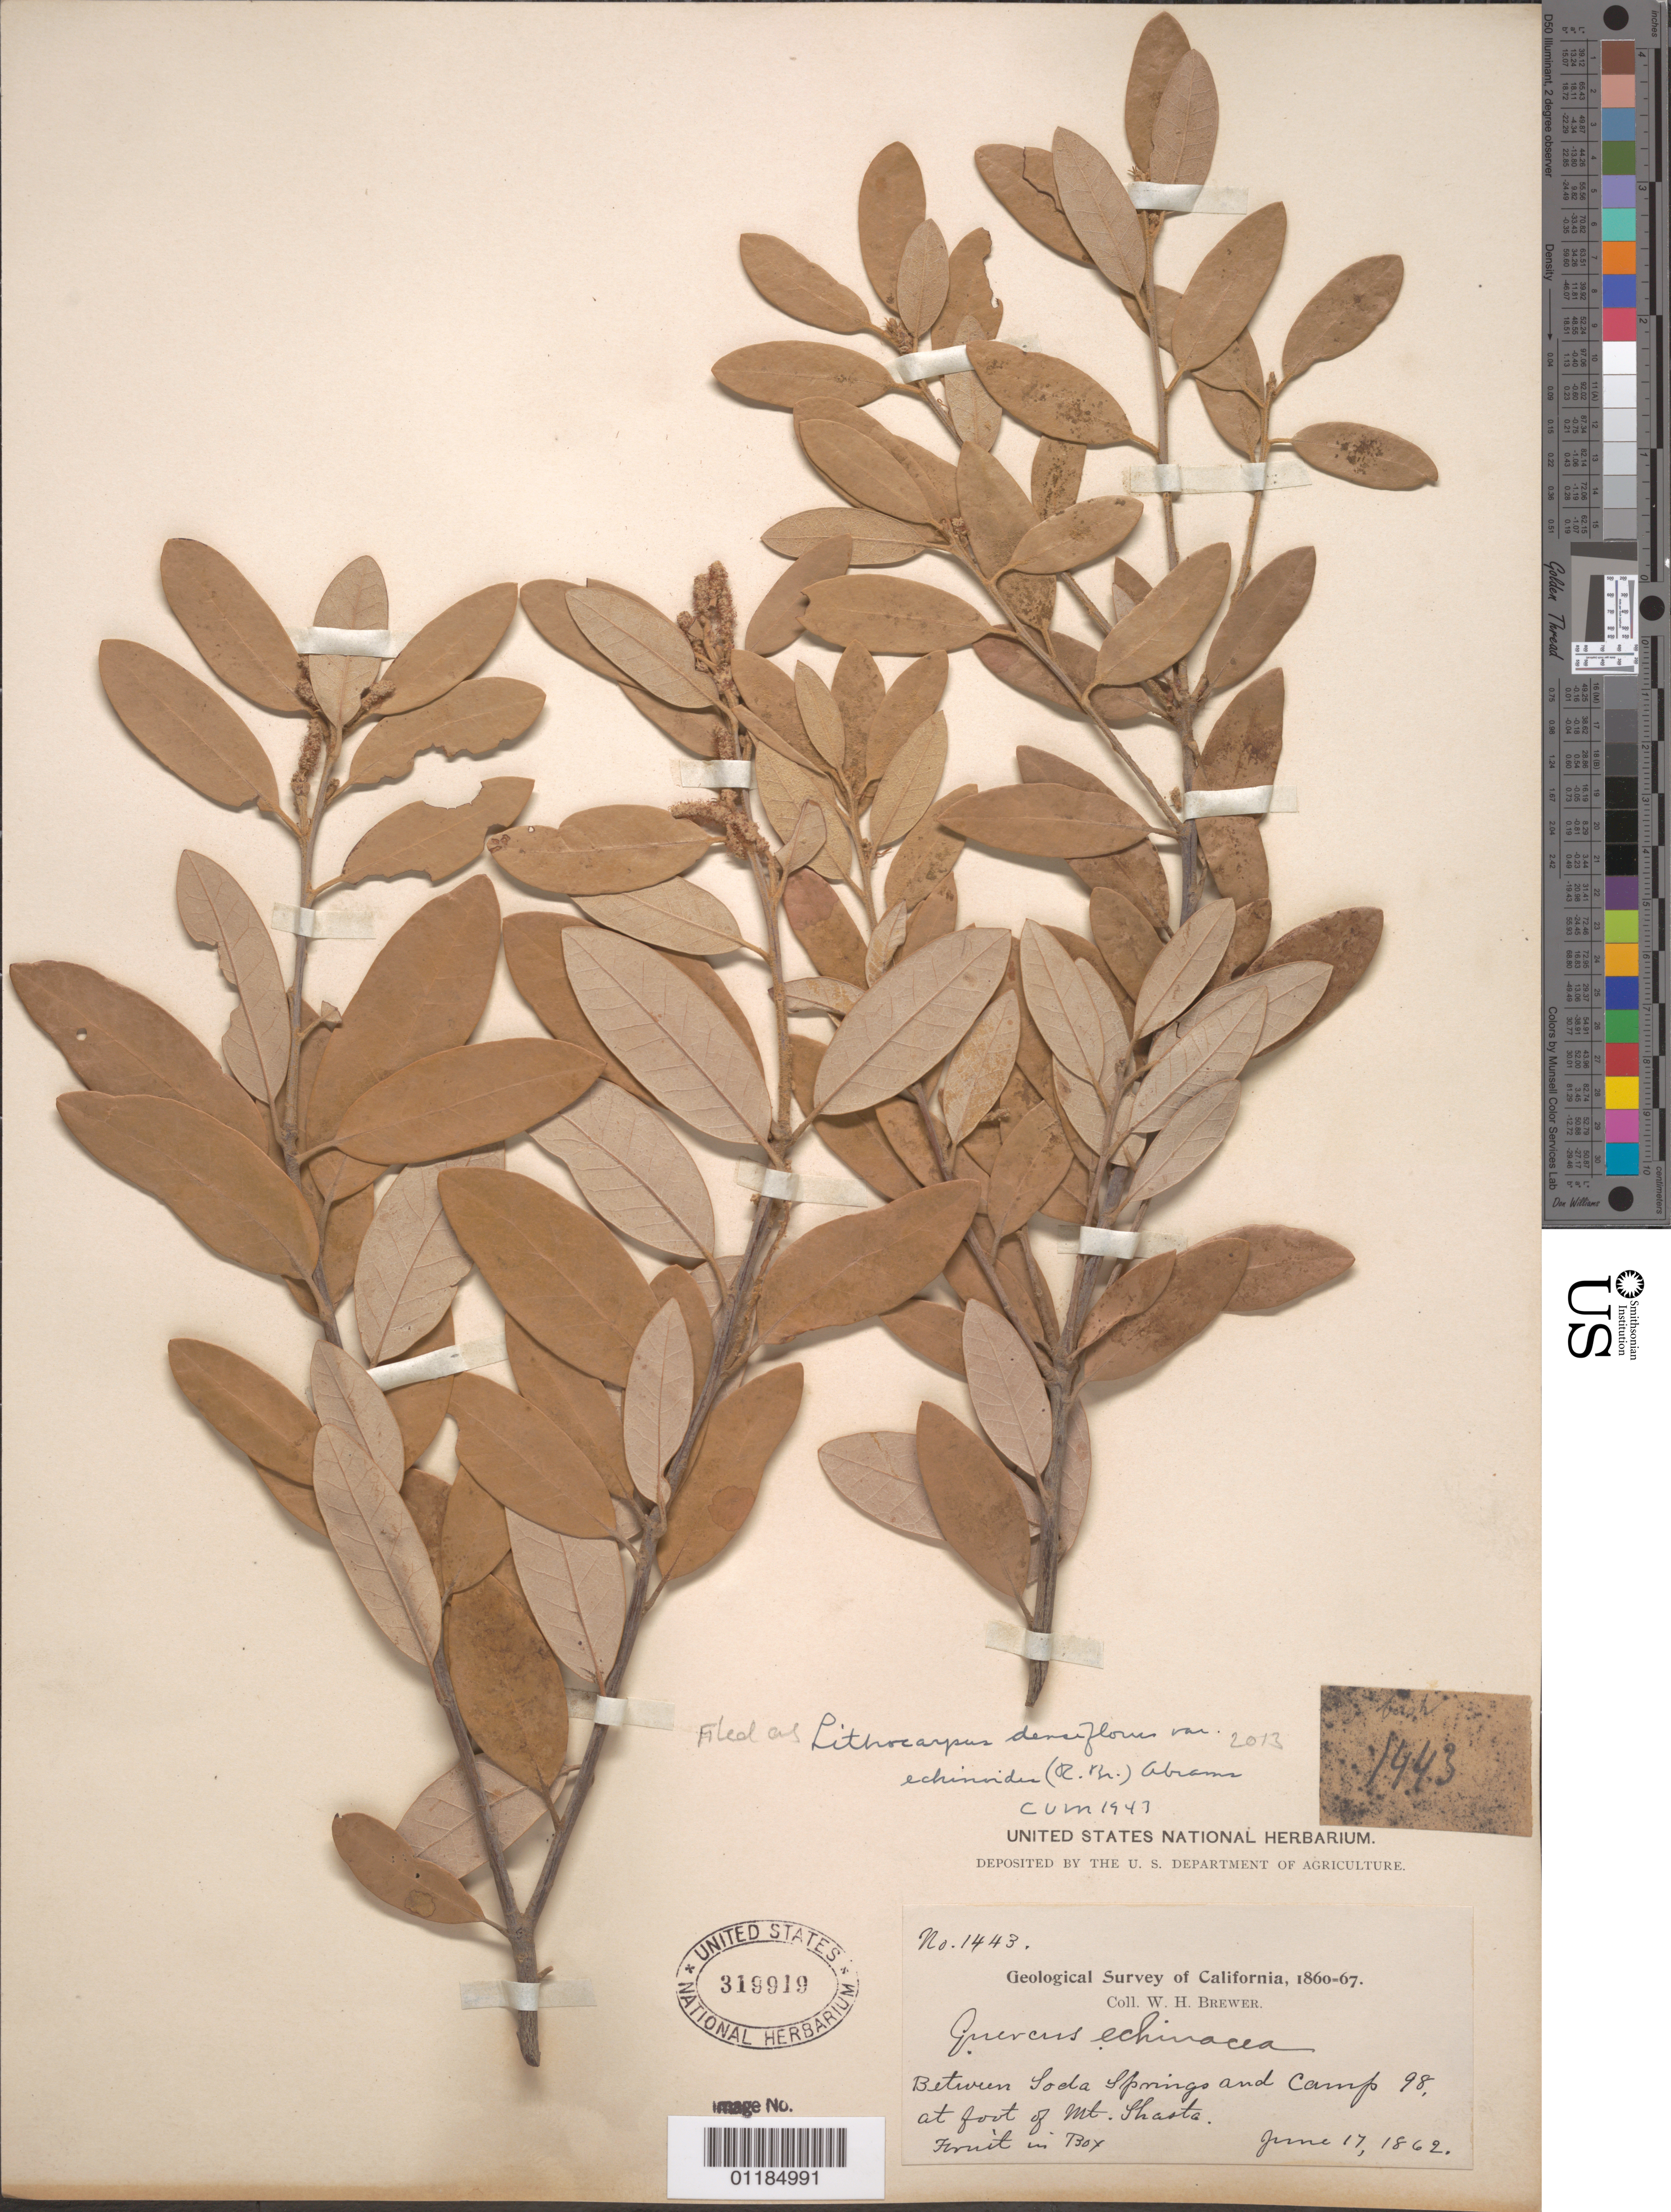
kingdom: Plantae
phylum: Tracheophyta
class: Magnoliopsida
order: Fagales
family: Fagaceae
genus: Notholithocarpus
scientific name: Notholithocarpus densiflorus var. densiflorus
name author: (Hook. & Arn.) P. S. Manos et al.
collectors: W. H. Brewer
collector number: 1443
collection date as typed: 17 Jun 1862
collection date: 1862-06-17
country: United States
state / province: California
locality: Between Soda Springs and Camp 98, at foot of Mt. Shasta.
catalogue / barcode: US 319919